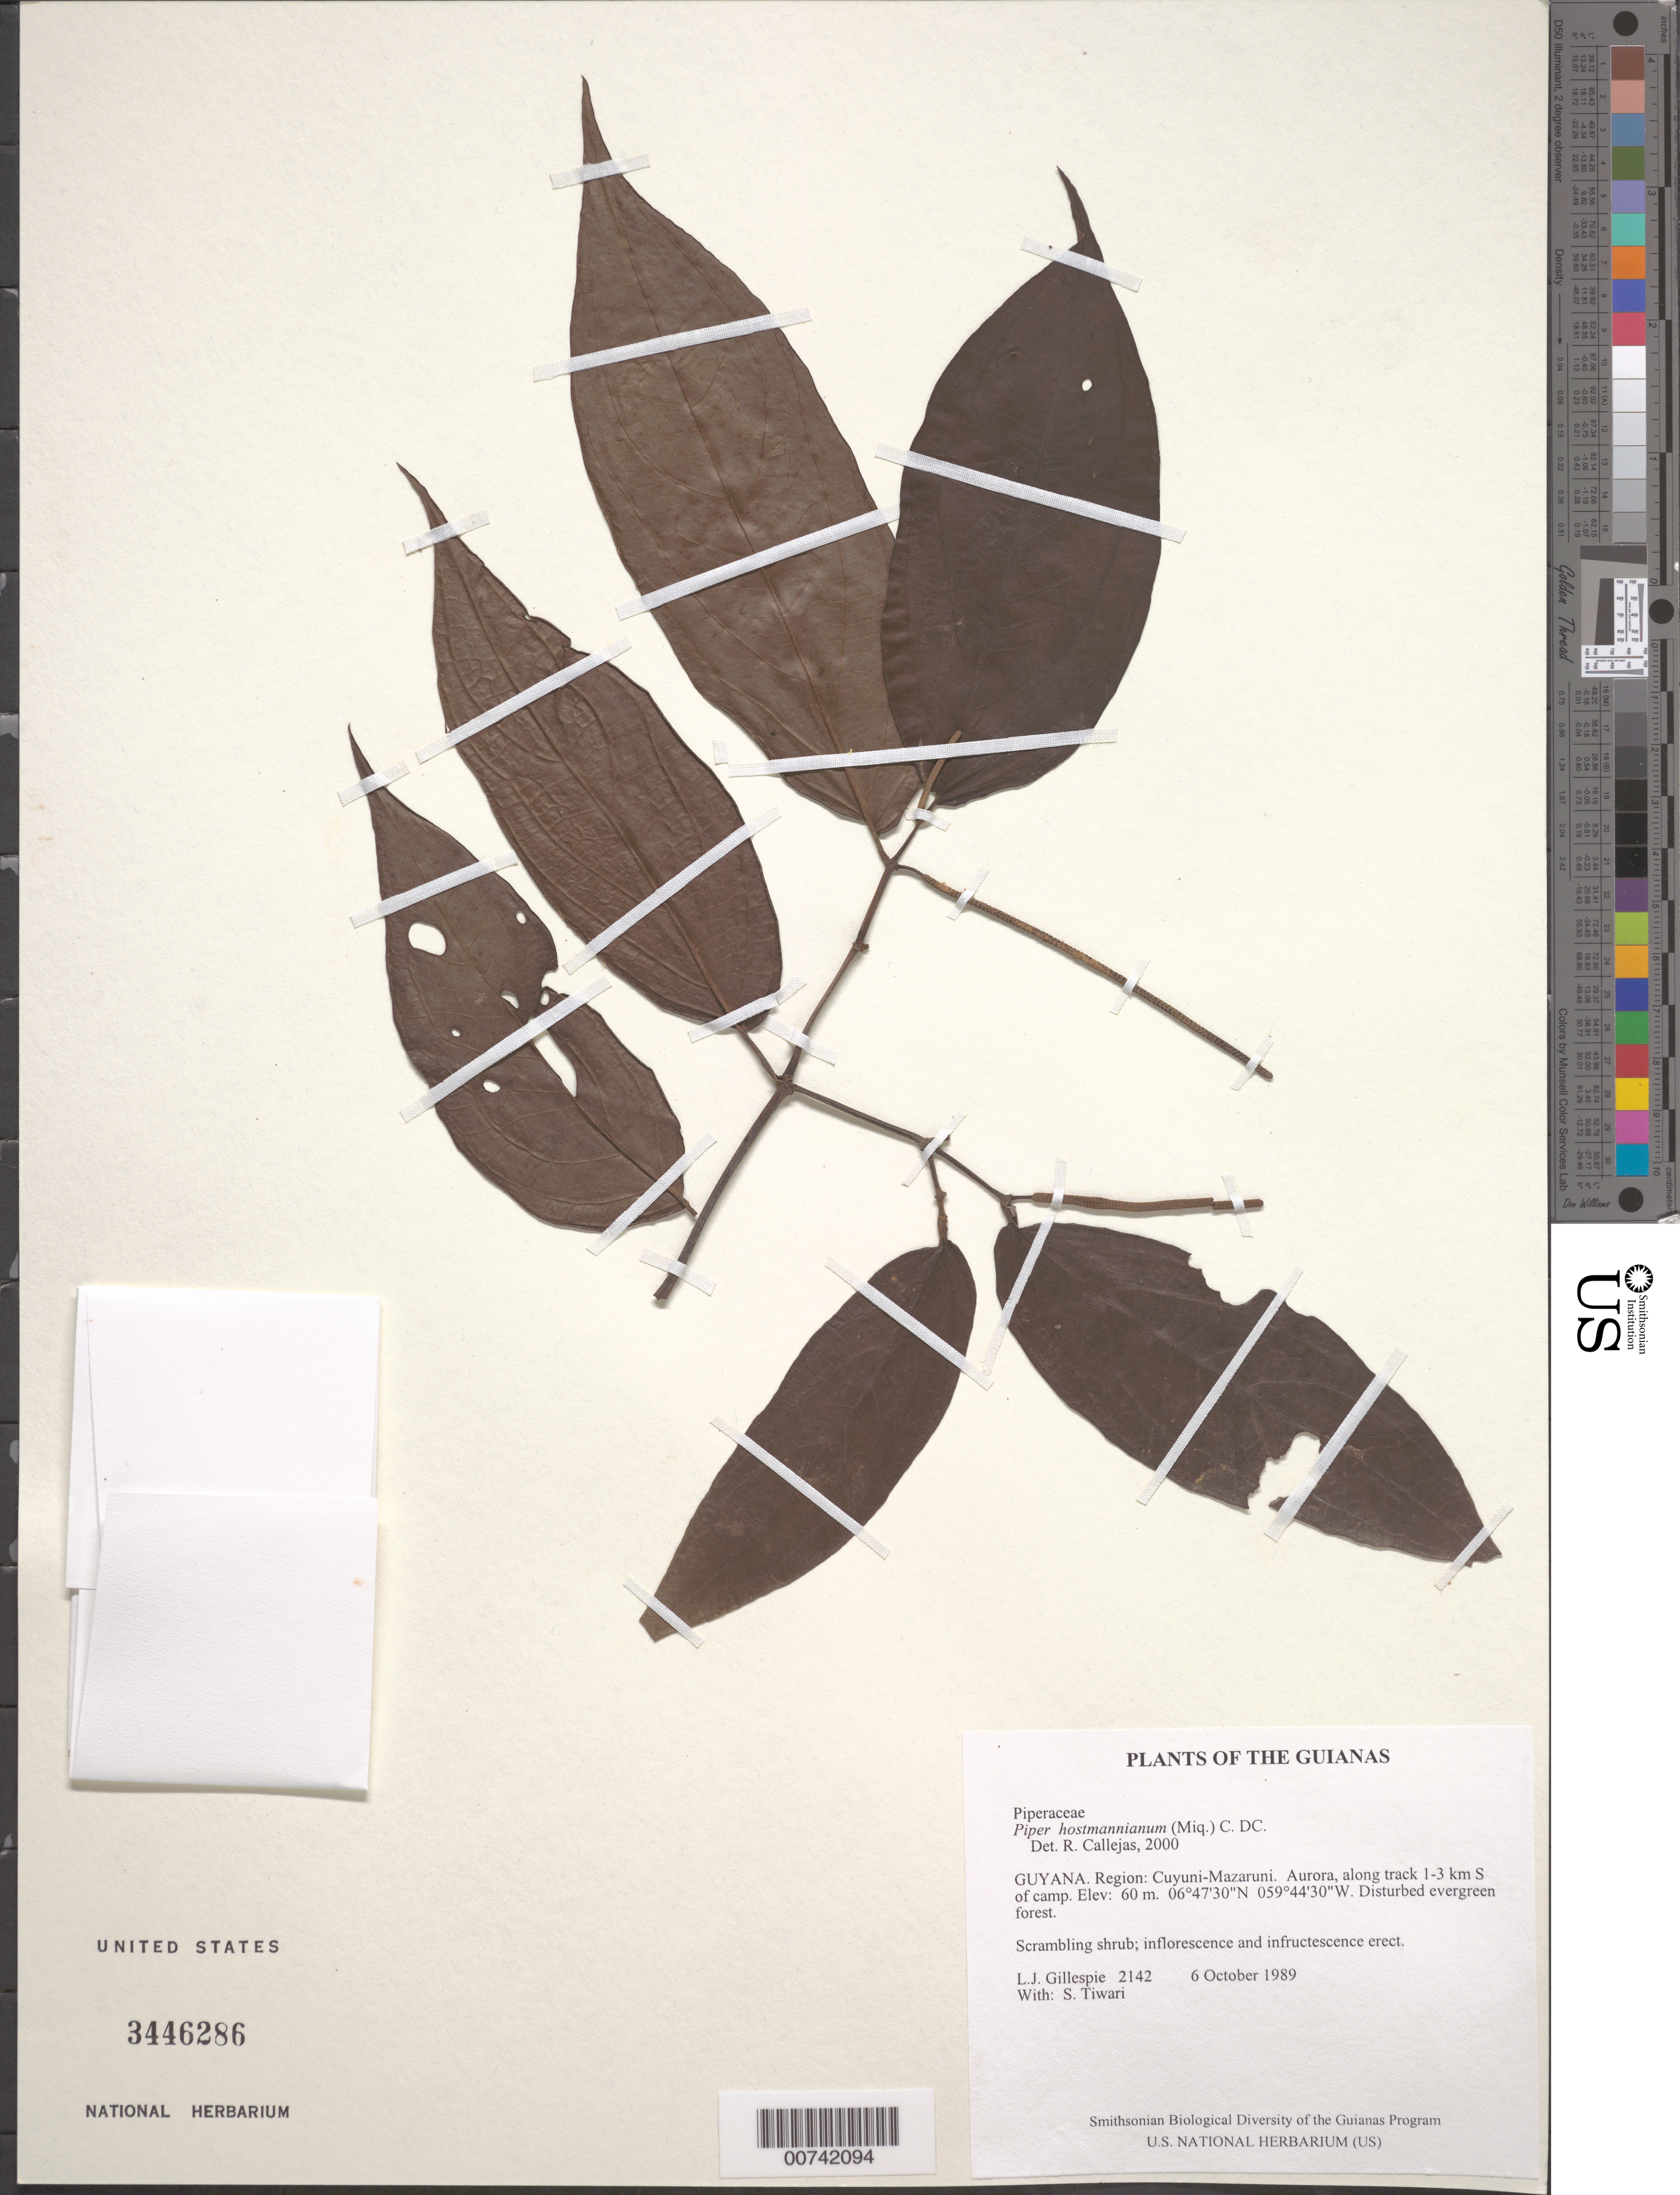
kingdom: Plantae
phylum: Tracheophyta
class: Magnoliopsida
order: Piperales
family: Piperaceae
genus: Piper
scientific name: Piper hostmannianum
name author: (Miq.) C. DC.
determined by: Callejas, Ricardo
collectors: L. J. Gillespie & S. Tiwari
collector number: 2142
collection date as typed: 6 October 1989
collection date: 1989-10-06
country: Guyana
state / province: Cuyuni-Mazaruni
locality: Aurora, along track 1-3 km S of camp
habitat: Disturbed evergreen forest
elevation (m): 60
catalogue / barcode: US 3446286